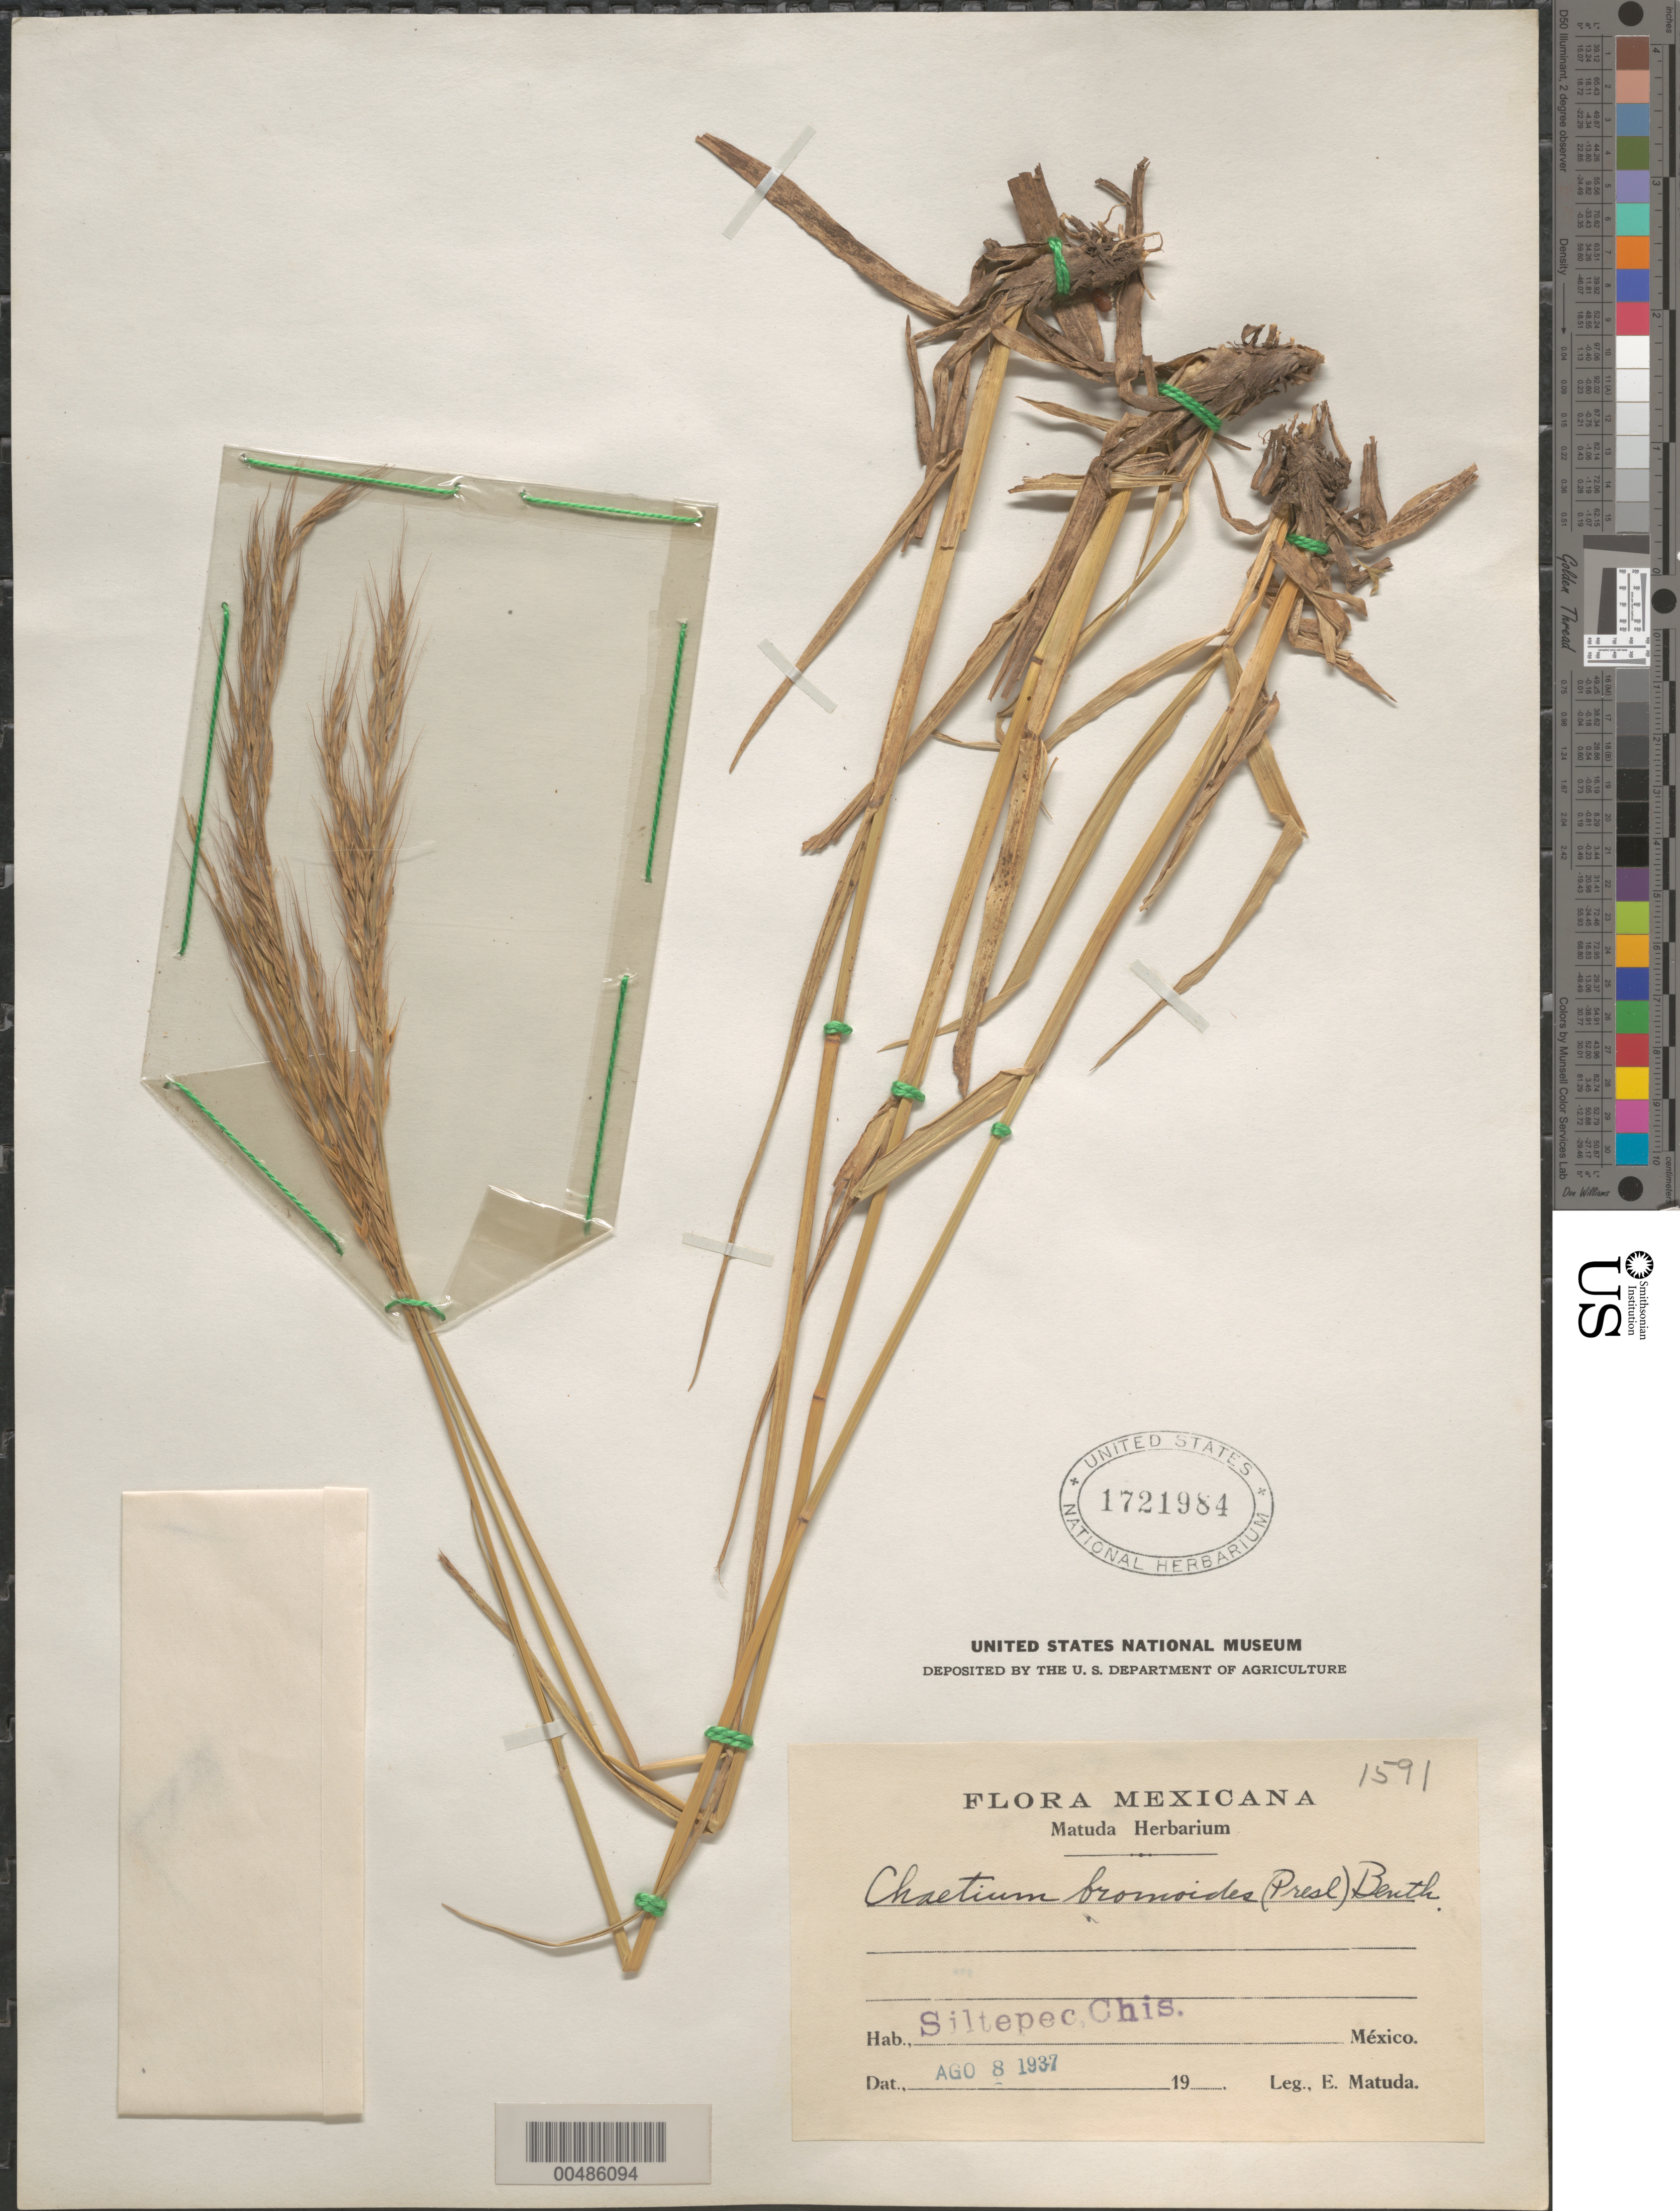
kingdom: Plantae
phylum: Tracheophyta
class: Liliopsida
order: Poales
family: Poaceae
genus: Chaetium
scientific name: Chaetium bromoides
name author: (J. Presl) Benth. ex Hemsl.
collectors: E. Matuda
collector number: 1591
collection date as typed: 8 Aug 1937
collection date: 1937-08-08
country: Mexico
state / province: Chiapas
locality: Siltepec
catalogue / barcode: US 1721984